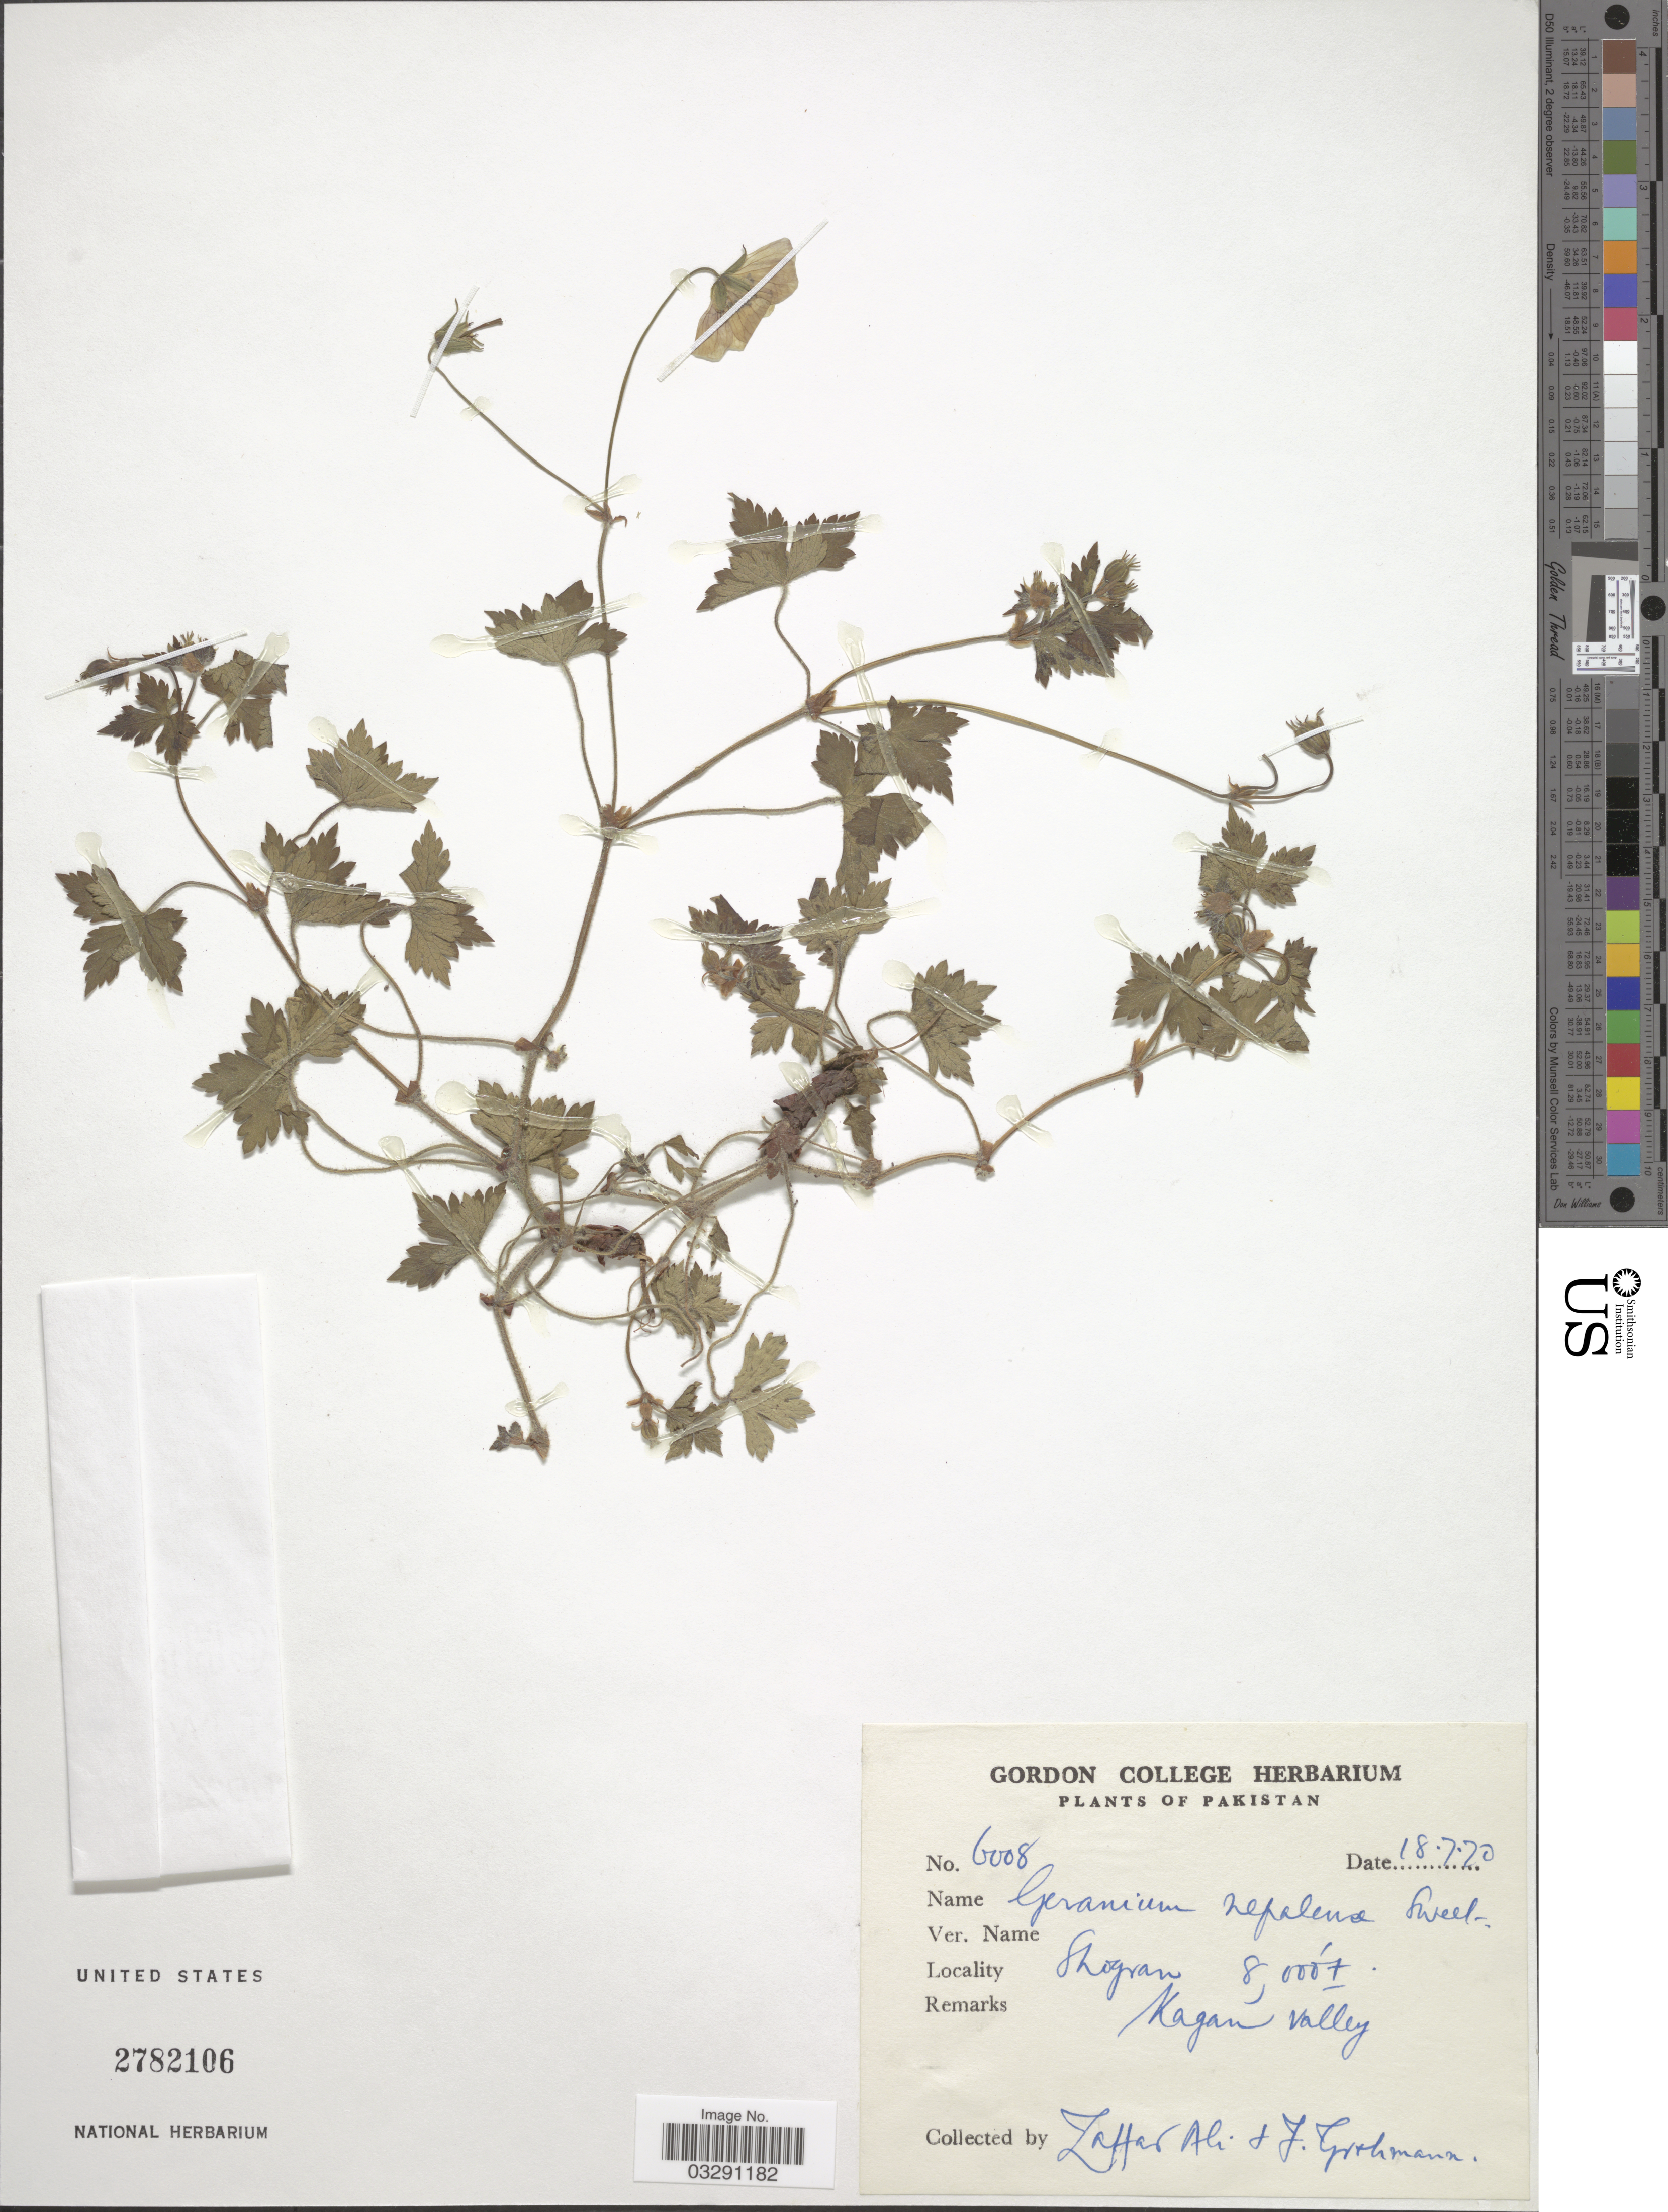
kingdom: Plantae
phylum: Tracheophyta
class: Magnoliopsida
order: Geraniales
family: Geraniaceae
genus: Geranium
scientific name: Geranium nepalense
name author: Sweet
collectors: Z. Ali & J. Grohmann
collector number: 6008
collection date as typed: Transcribed d/m/y: 18/7/70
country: Pakistan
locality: Shogran. Kagan valley.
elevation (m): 2438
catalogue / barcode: US 2782106